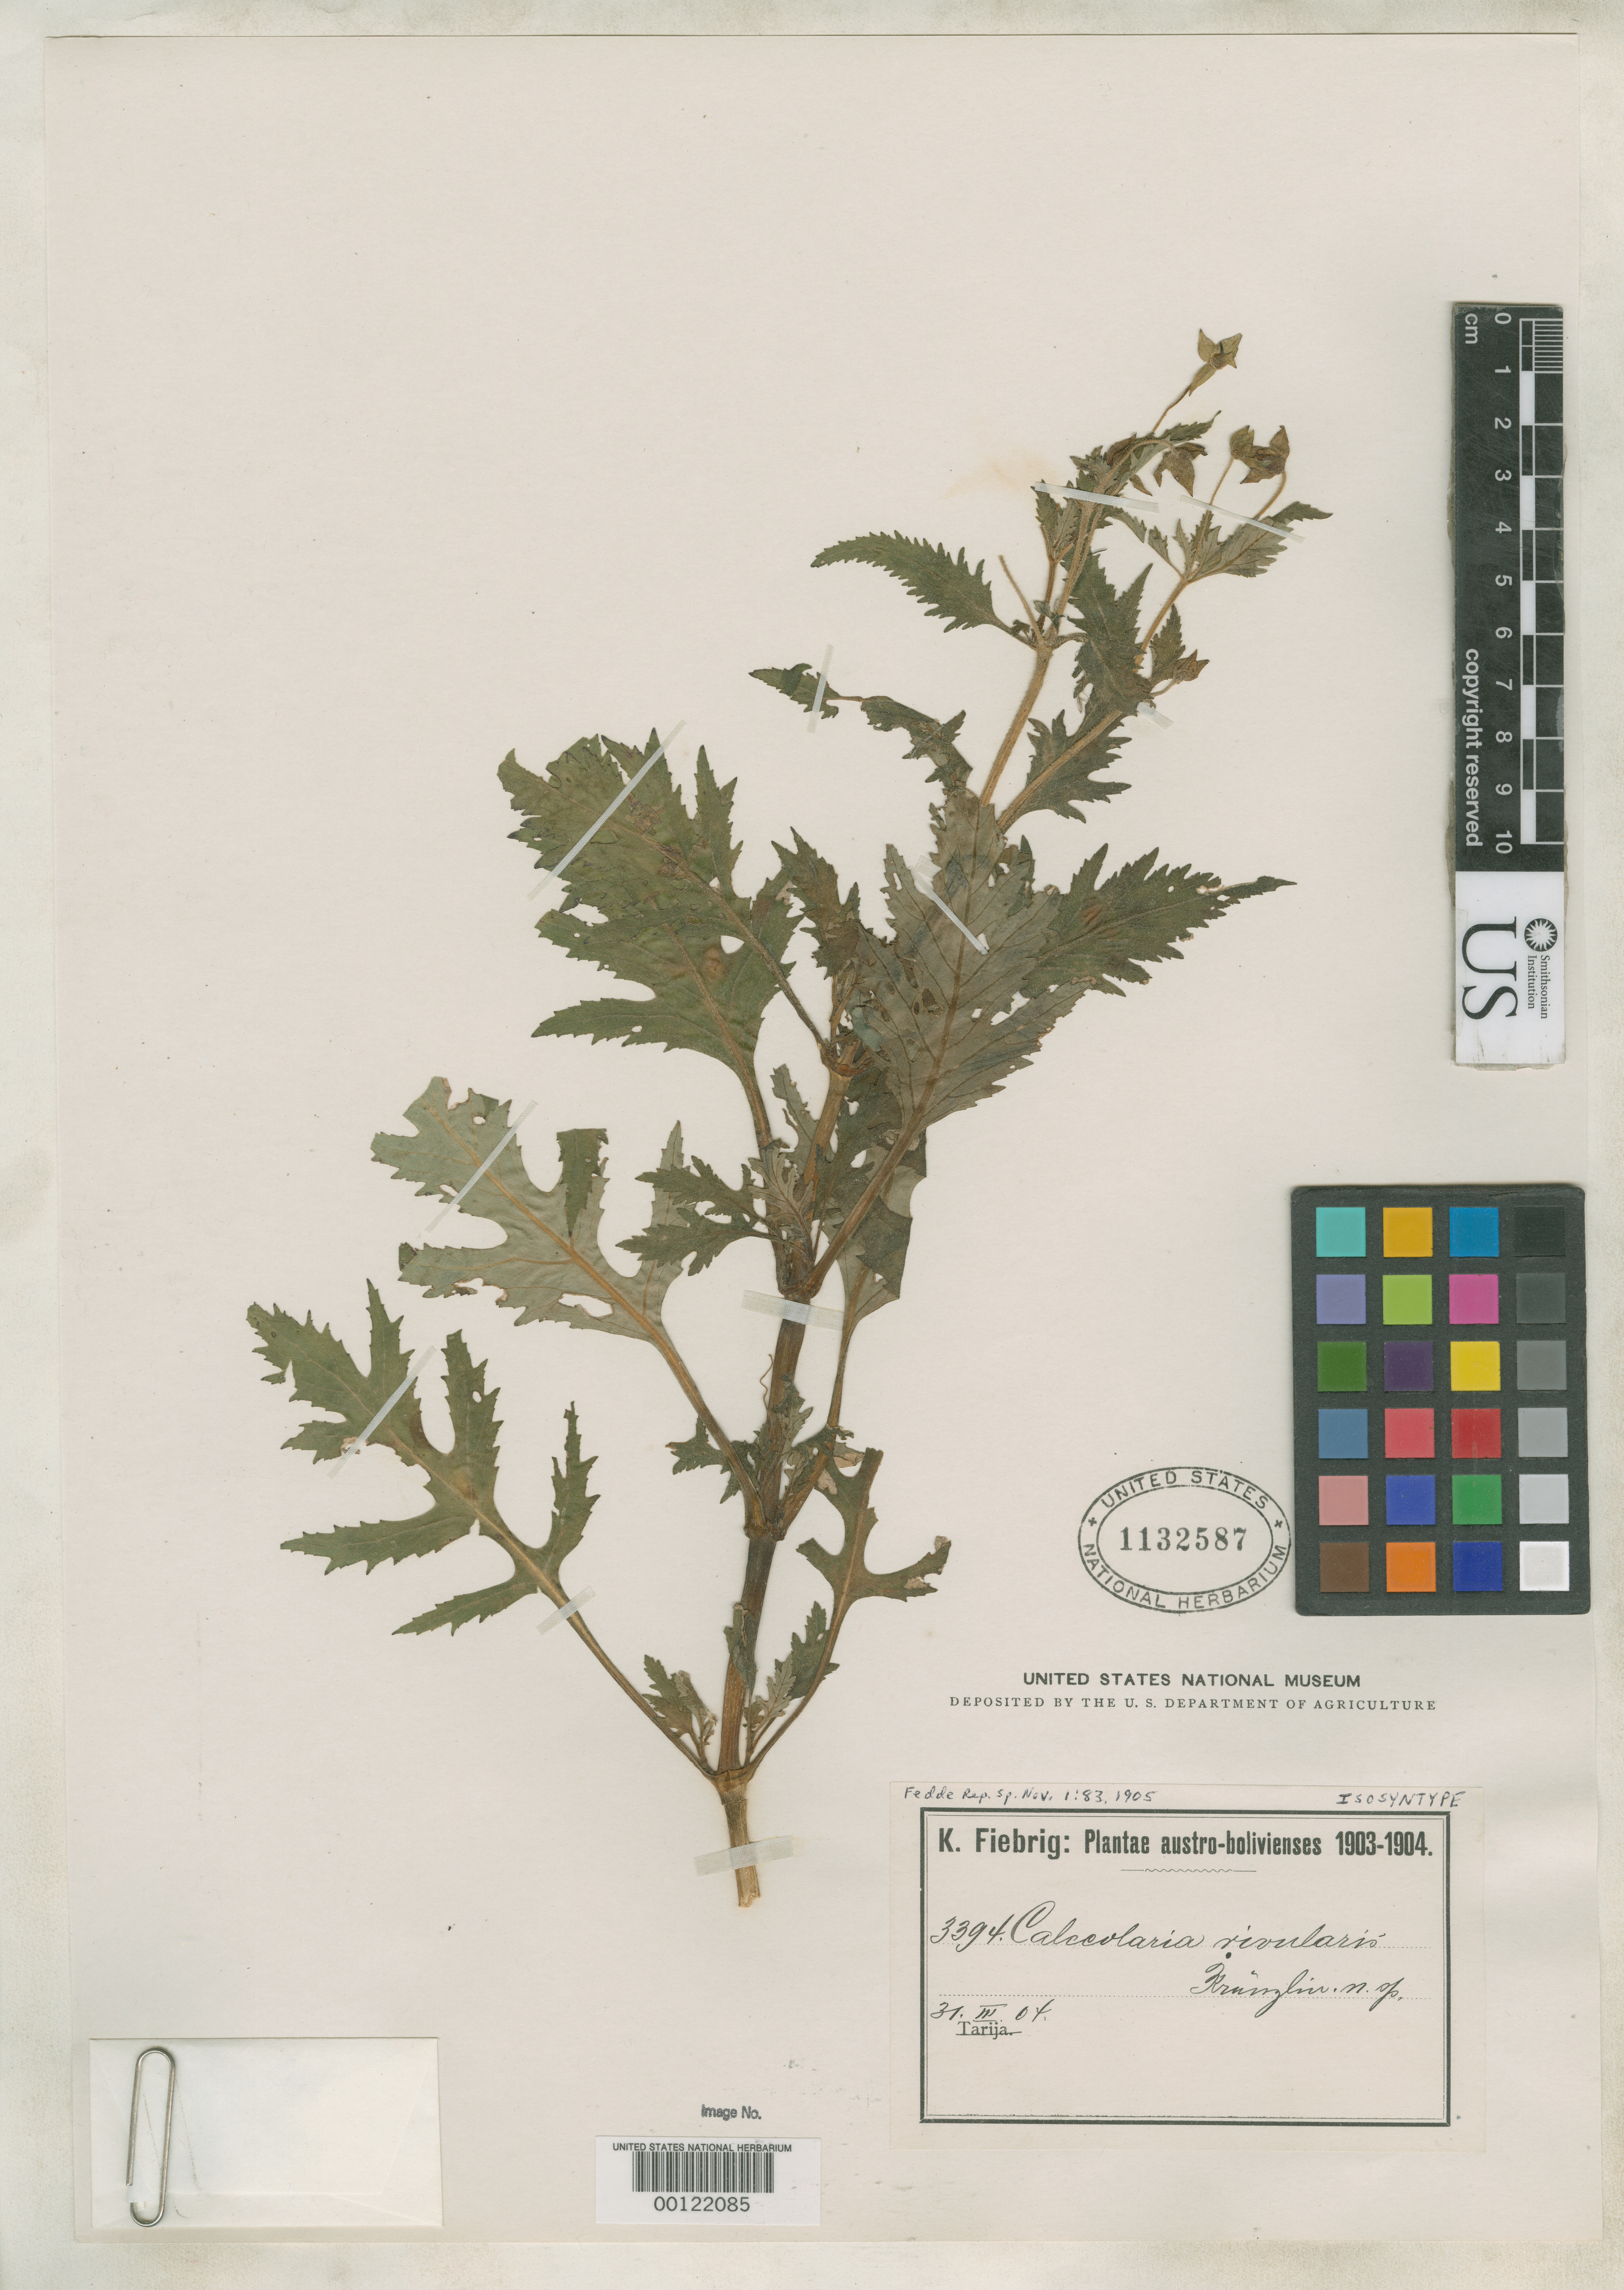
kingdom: Plantae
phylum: Tracheophyta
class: Magnoliopsida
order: Lamiales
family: Calceolariaceae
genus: Calceolaria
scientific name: Calceolaria rivularis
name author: Kraenzl.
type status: Isosyntype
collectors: K. Fiebrig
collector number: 3394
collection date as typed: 31 Mar 1904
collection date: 1904-03-31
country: Bolivia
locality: Mapiri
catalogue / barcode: US 1132587